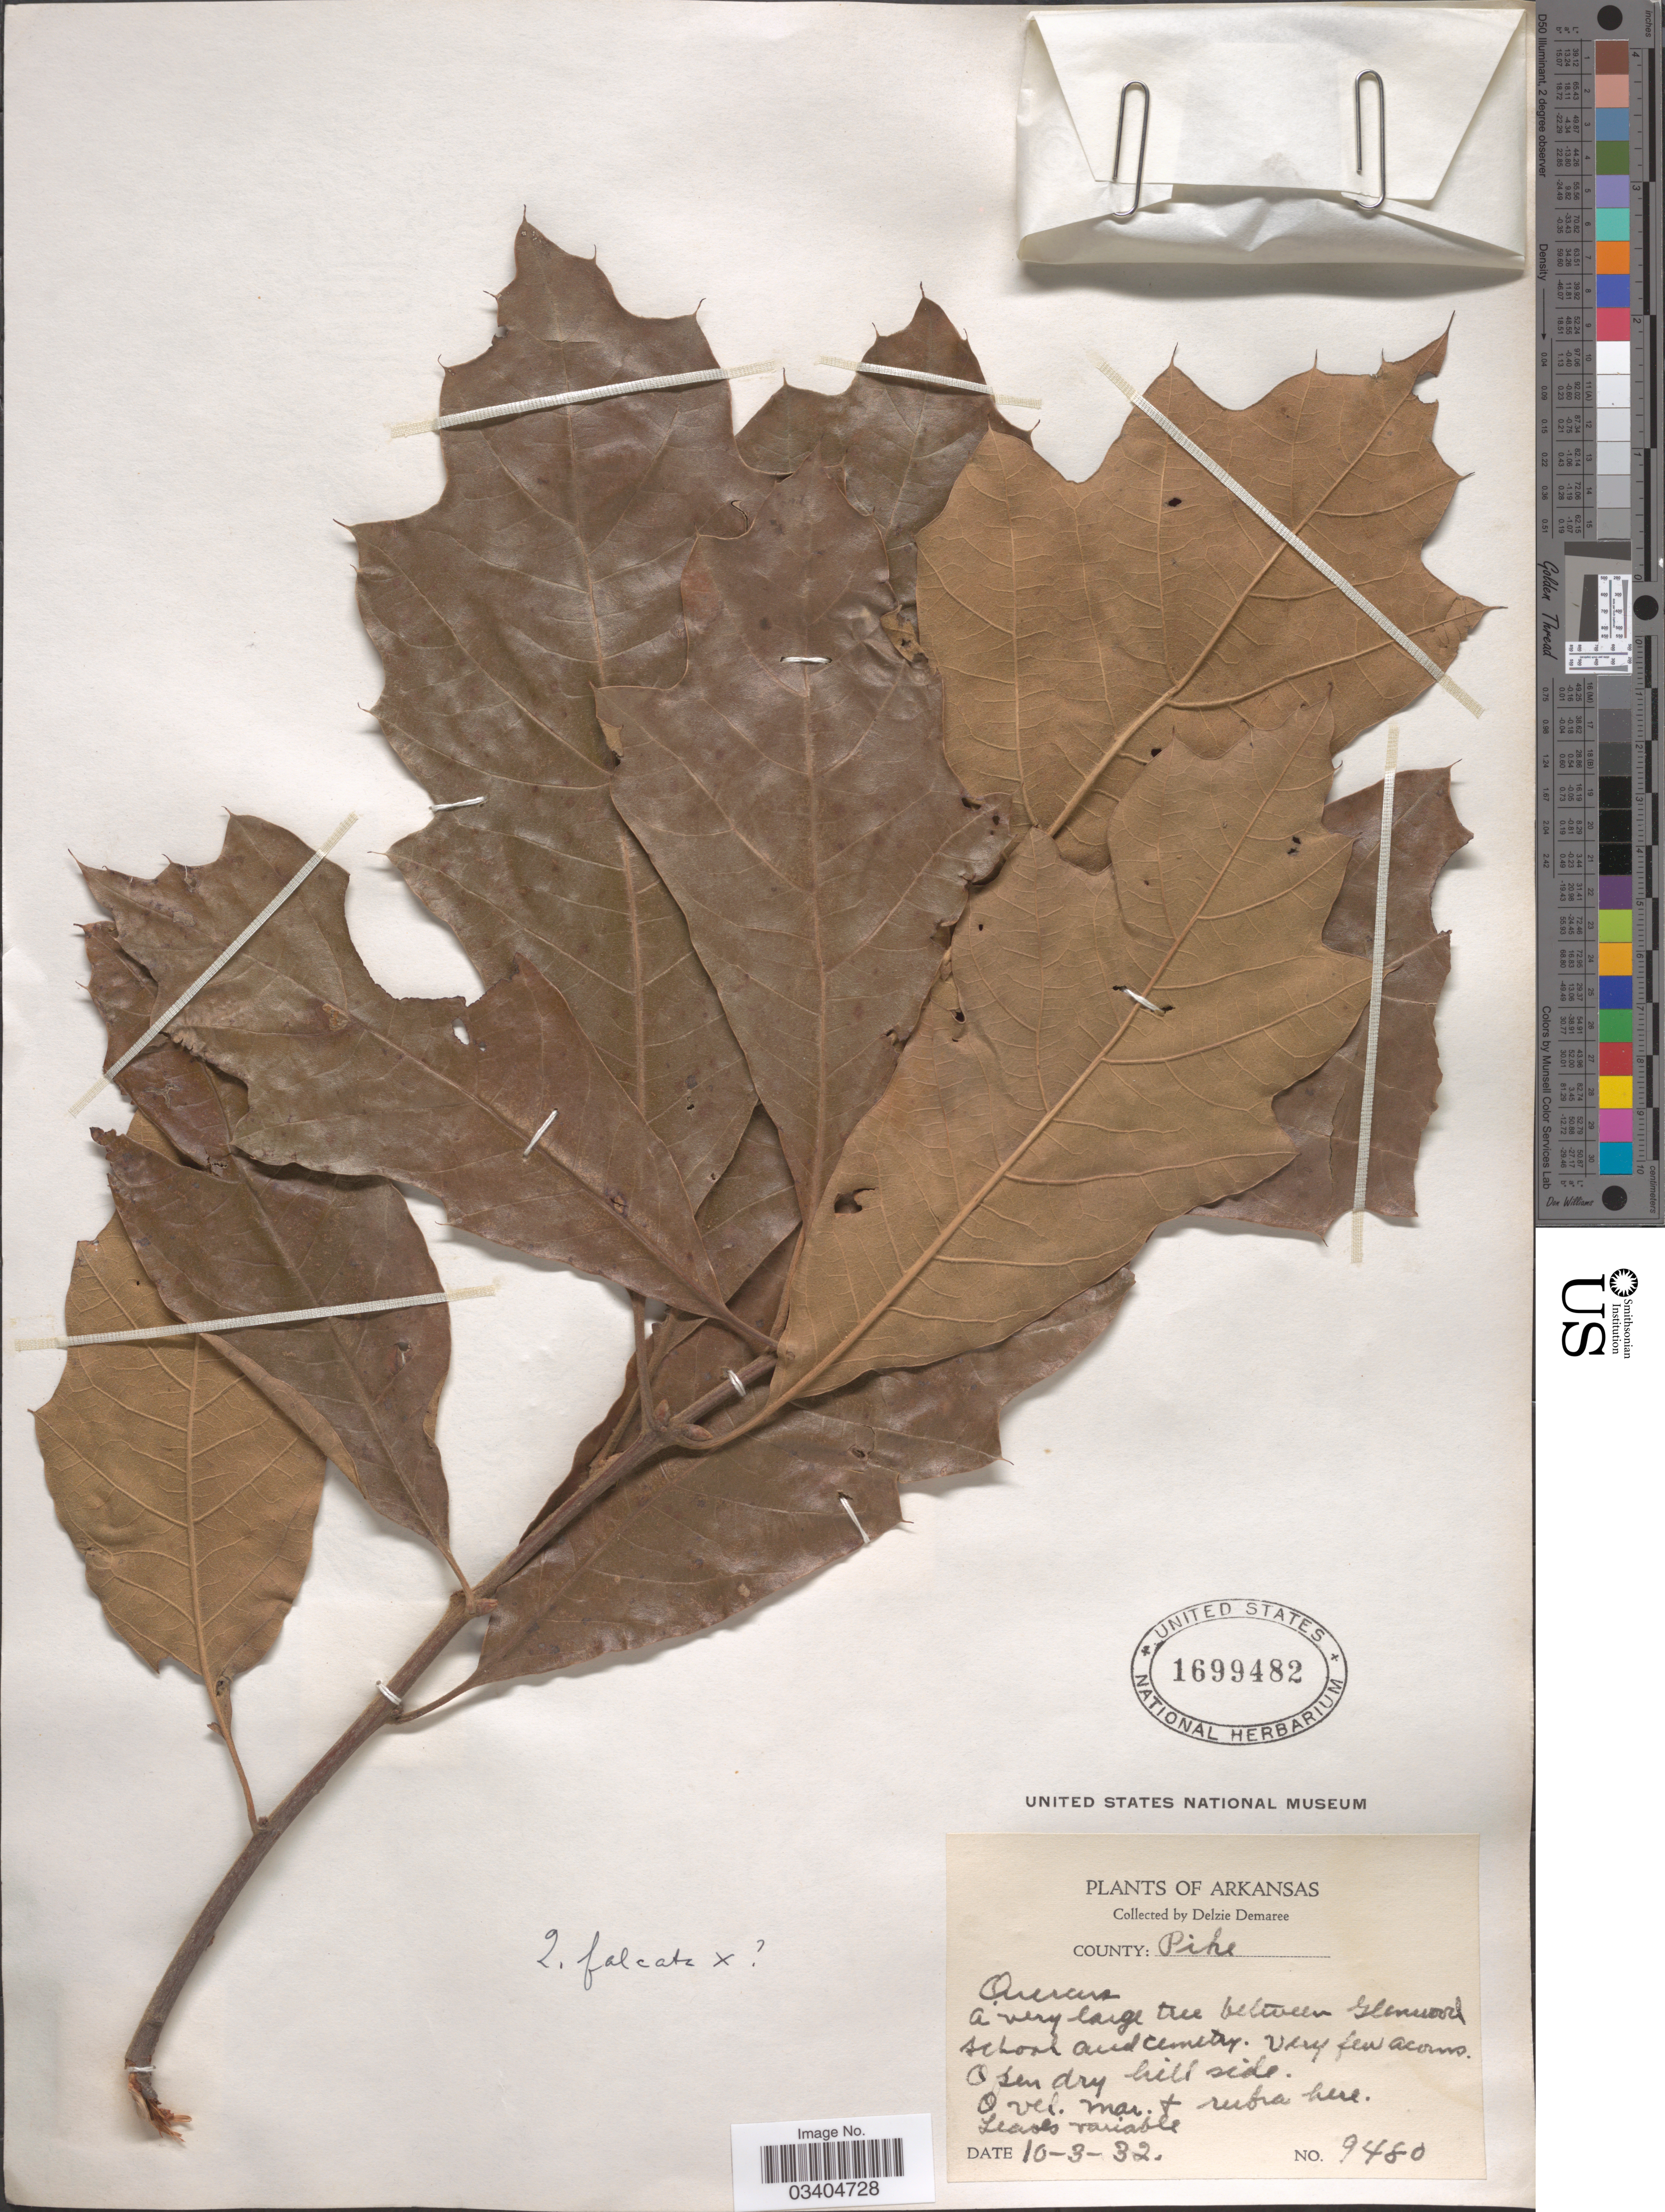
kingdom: Plantae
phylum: Tracheophyta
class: Magnoliopsida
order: Fagales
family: Fagaceae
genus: Quercus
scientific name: Quercus falcata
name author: Michx.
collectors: D. Demaree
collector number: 9480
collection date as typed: Transcribed d/m/y: 3/10/32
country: United States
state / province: Arkansas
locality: County: Pike. A very large tree between Glenwood school and cemetry.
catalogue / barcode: US 1699482